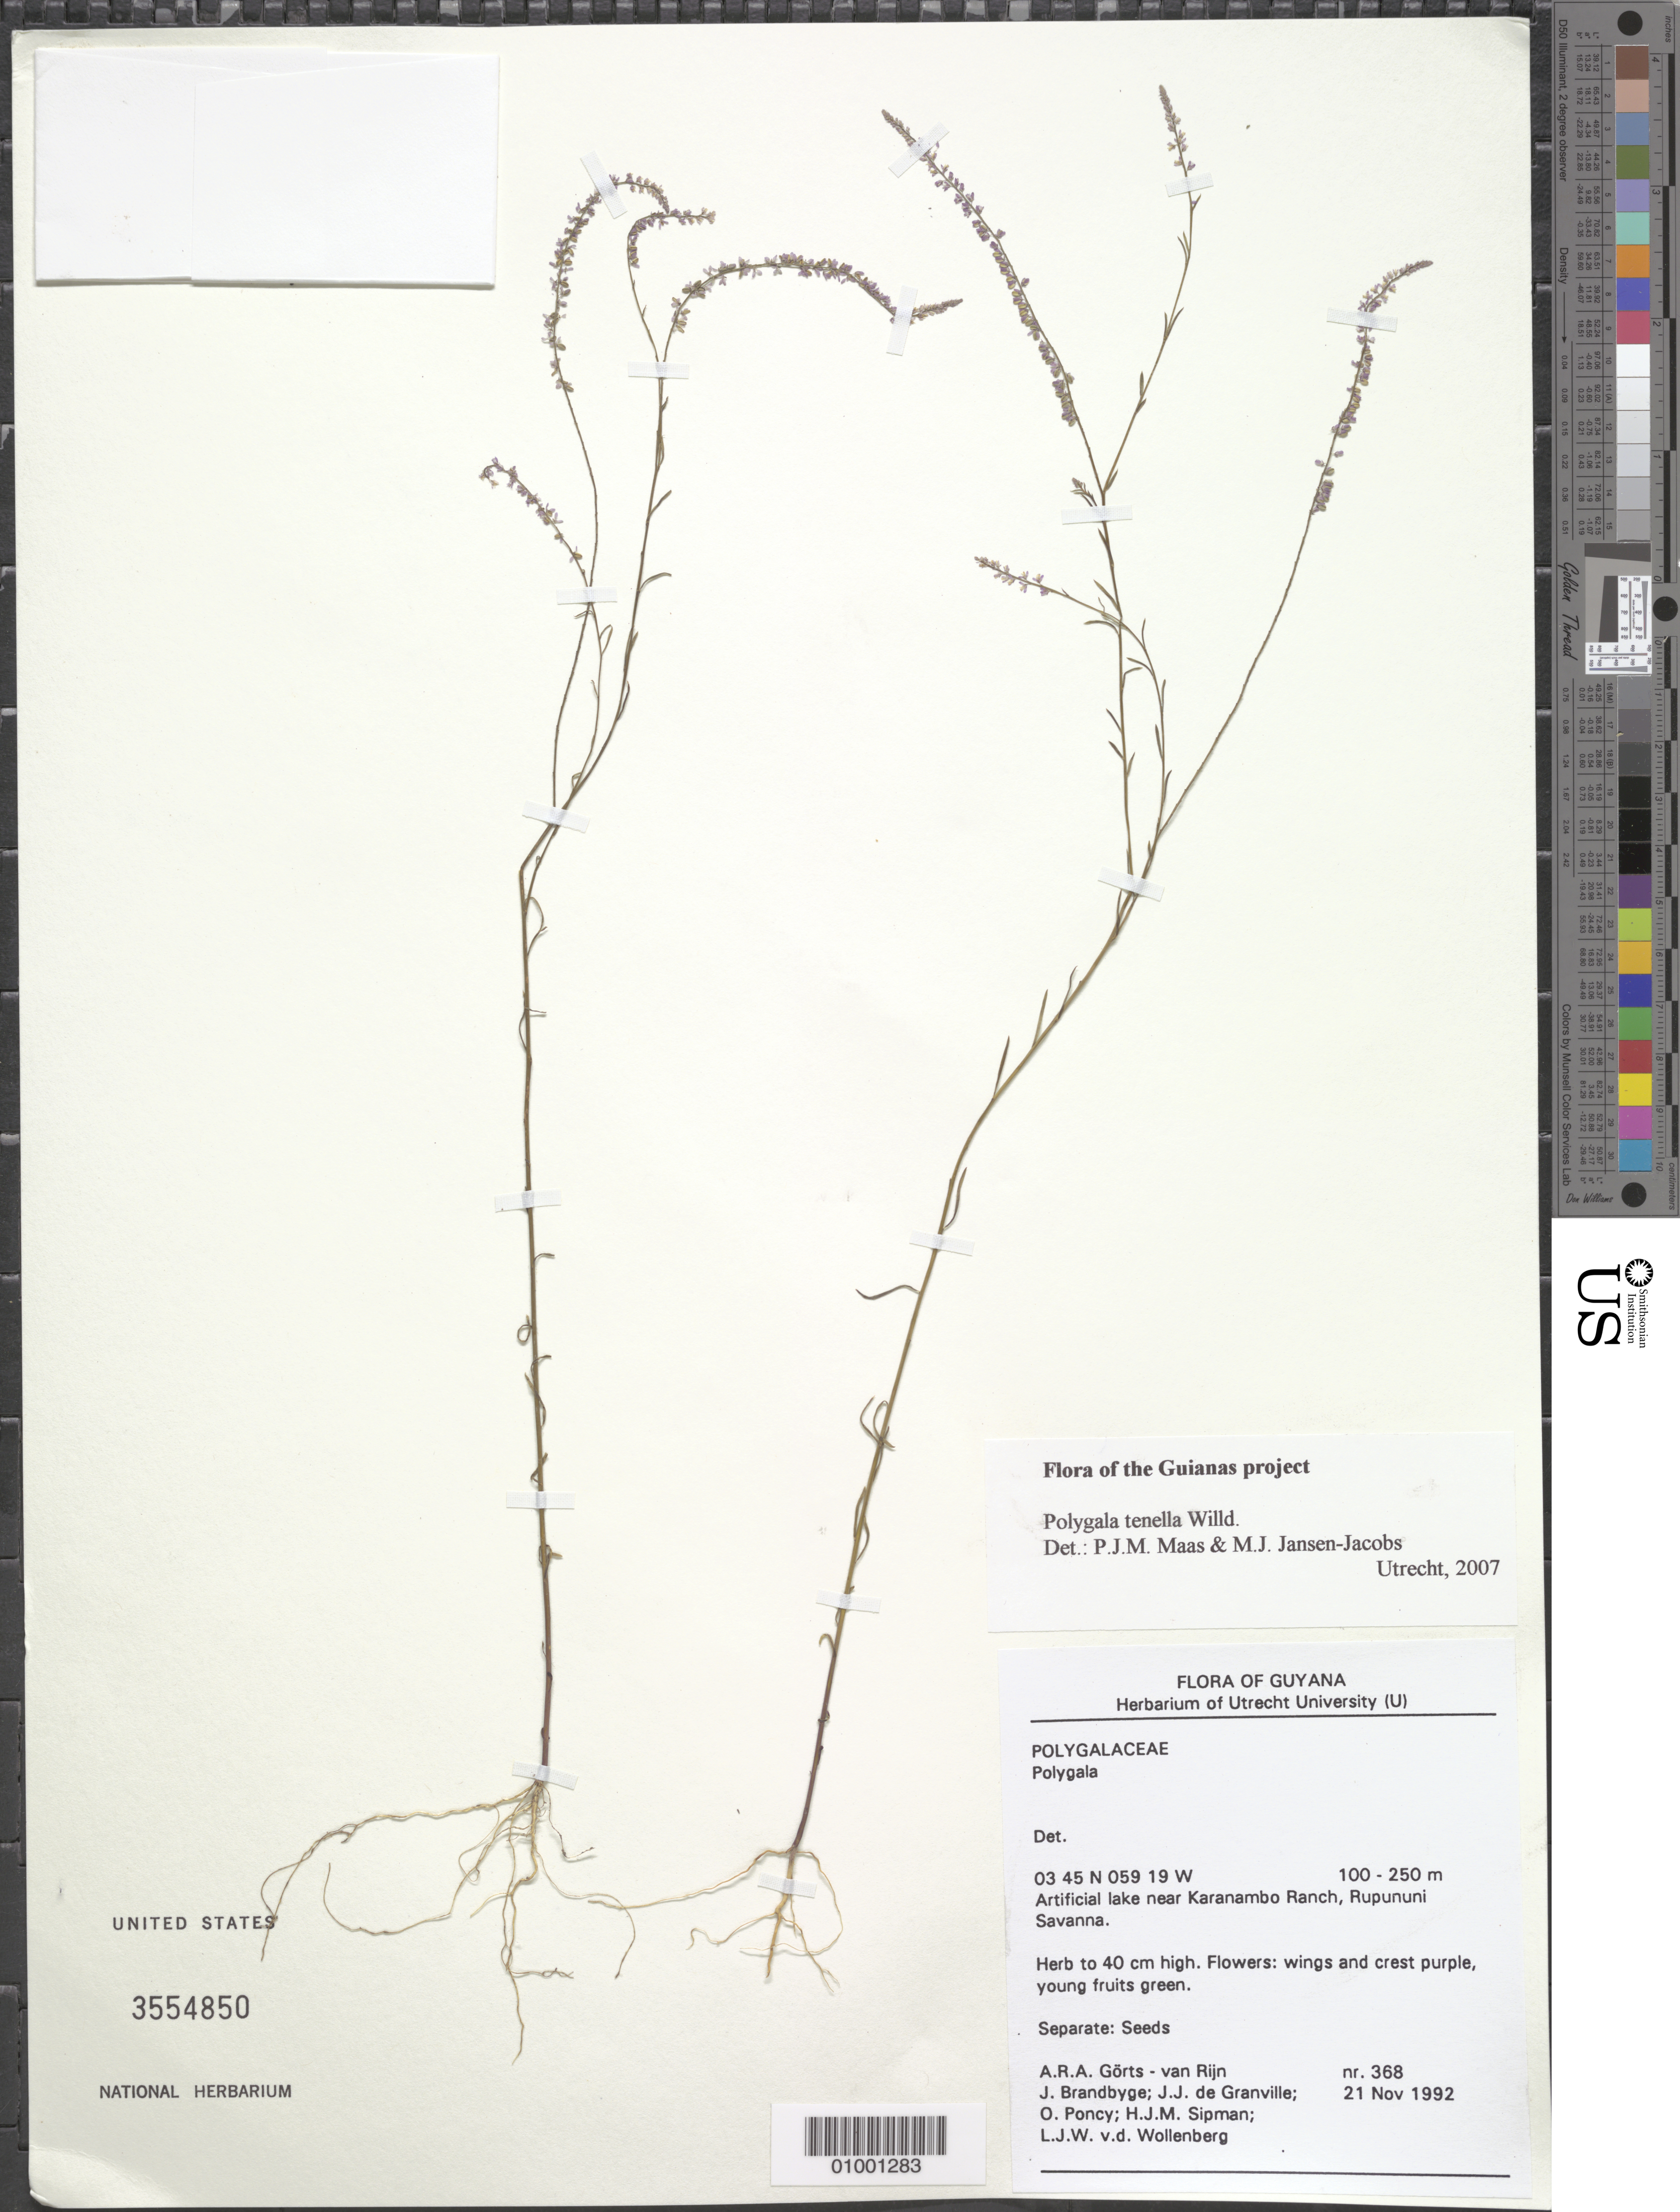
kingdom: Plantae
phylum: Tracheophyta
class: Magnoliopsida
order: Fabales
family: Polygalaceae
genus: Polygala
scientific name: Polygala tenella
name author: Willd.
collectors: A. .R. A. Görts-van Rijn, J. Brandbyge, J.-J. de Granville, O. Poncy & et al.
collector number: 368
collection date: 1992-11-21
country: Guyana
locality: Artificial lake near Karanambo Ranch, Rupununi Savanna.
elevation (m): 100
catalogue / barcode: US 3554850